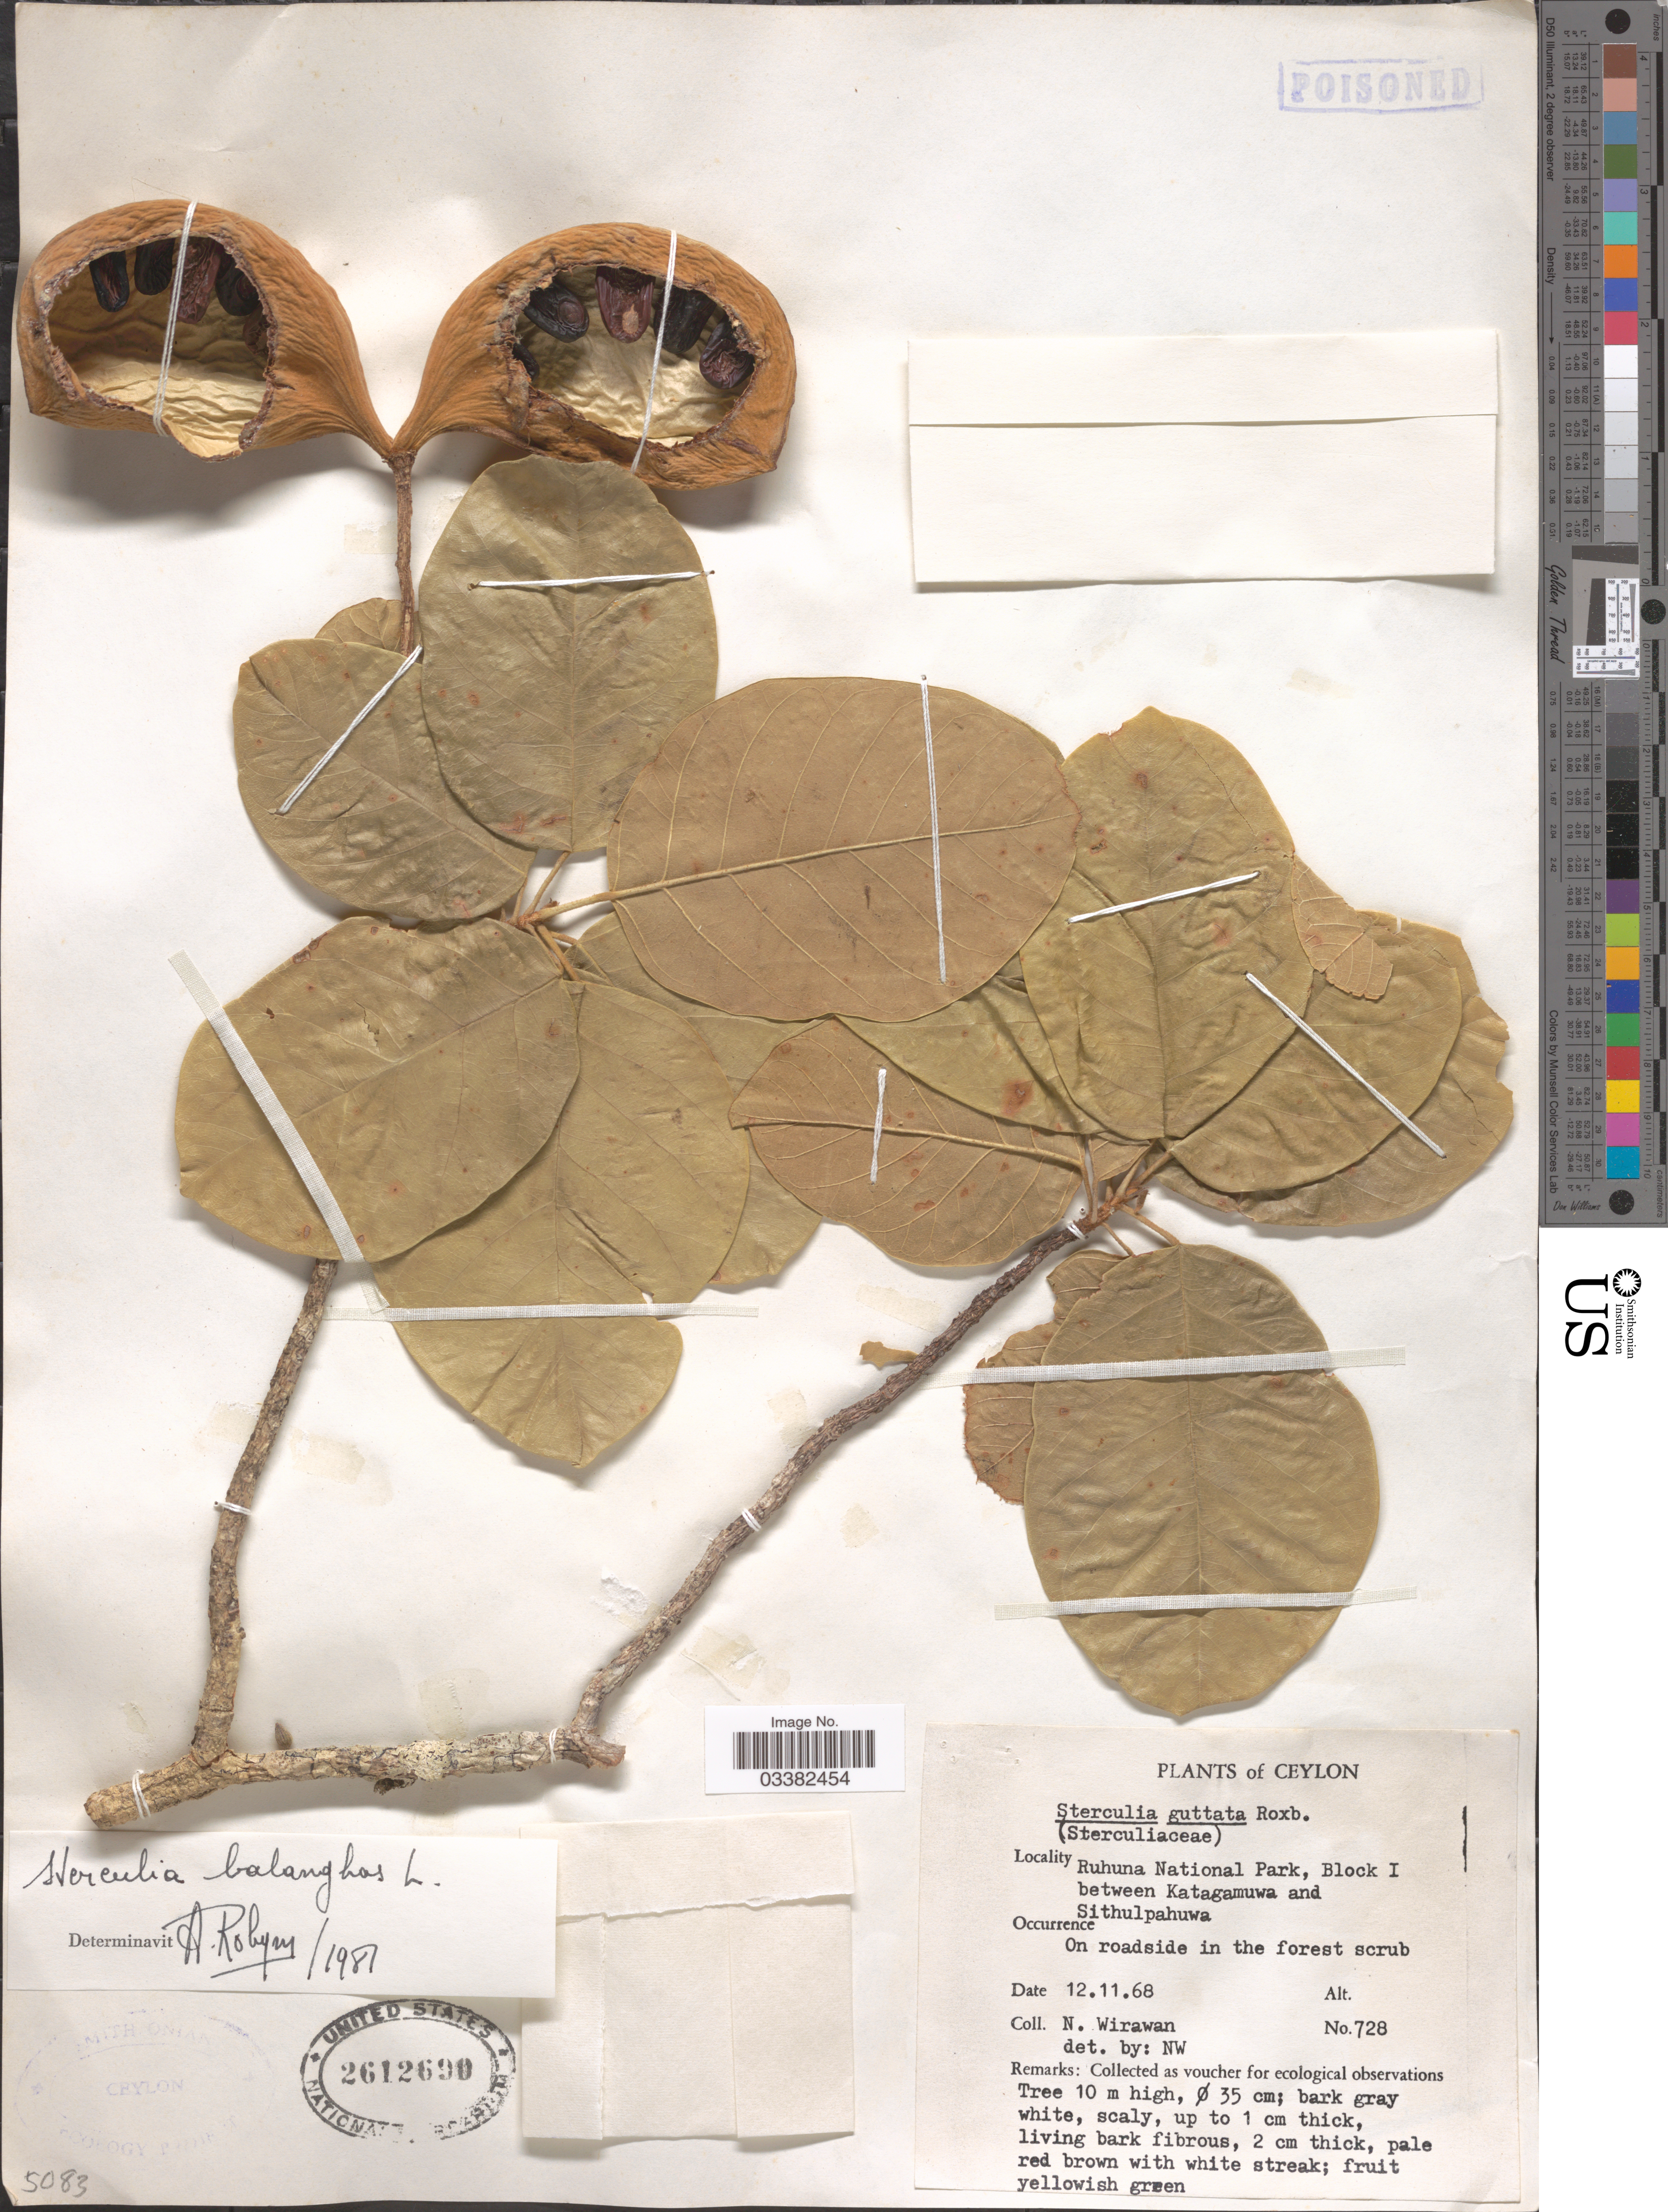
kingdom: Plantae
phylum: Tracheophyta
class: Magnoliopsida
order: Malvales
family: Malvaceae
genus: Sterculia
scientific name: Sterculia balanghas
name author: L.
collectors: N. Wirawan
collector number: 728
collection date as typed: Transcribed d/m/y: 12/11/68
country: Sri Lanka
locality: Ceylon. Ruhuna National Park, Block I between Katagamuwa and Sithulpahuwa.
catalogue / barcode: US 2612690